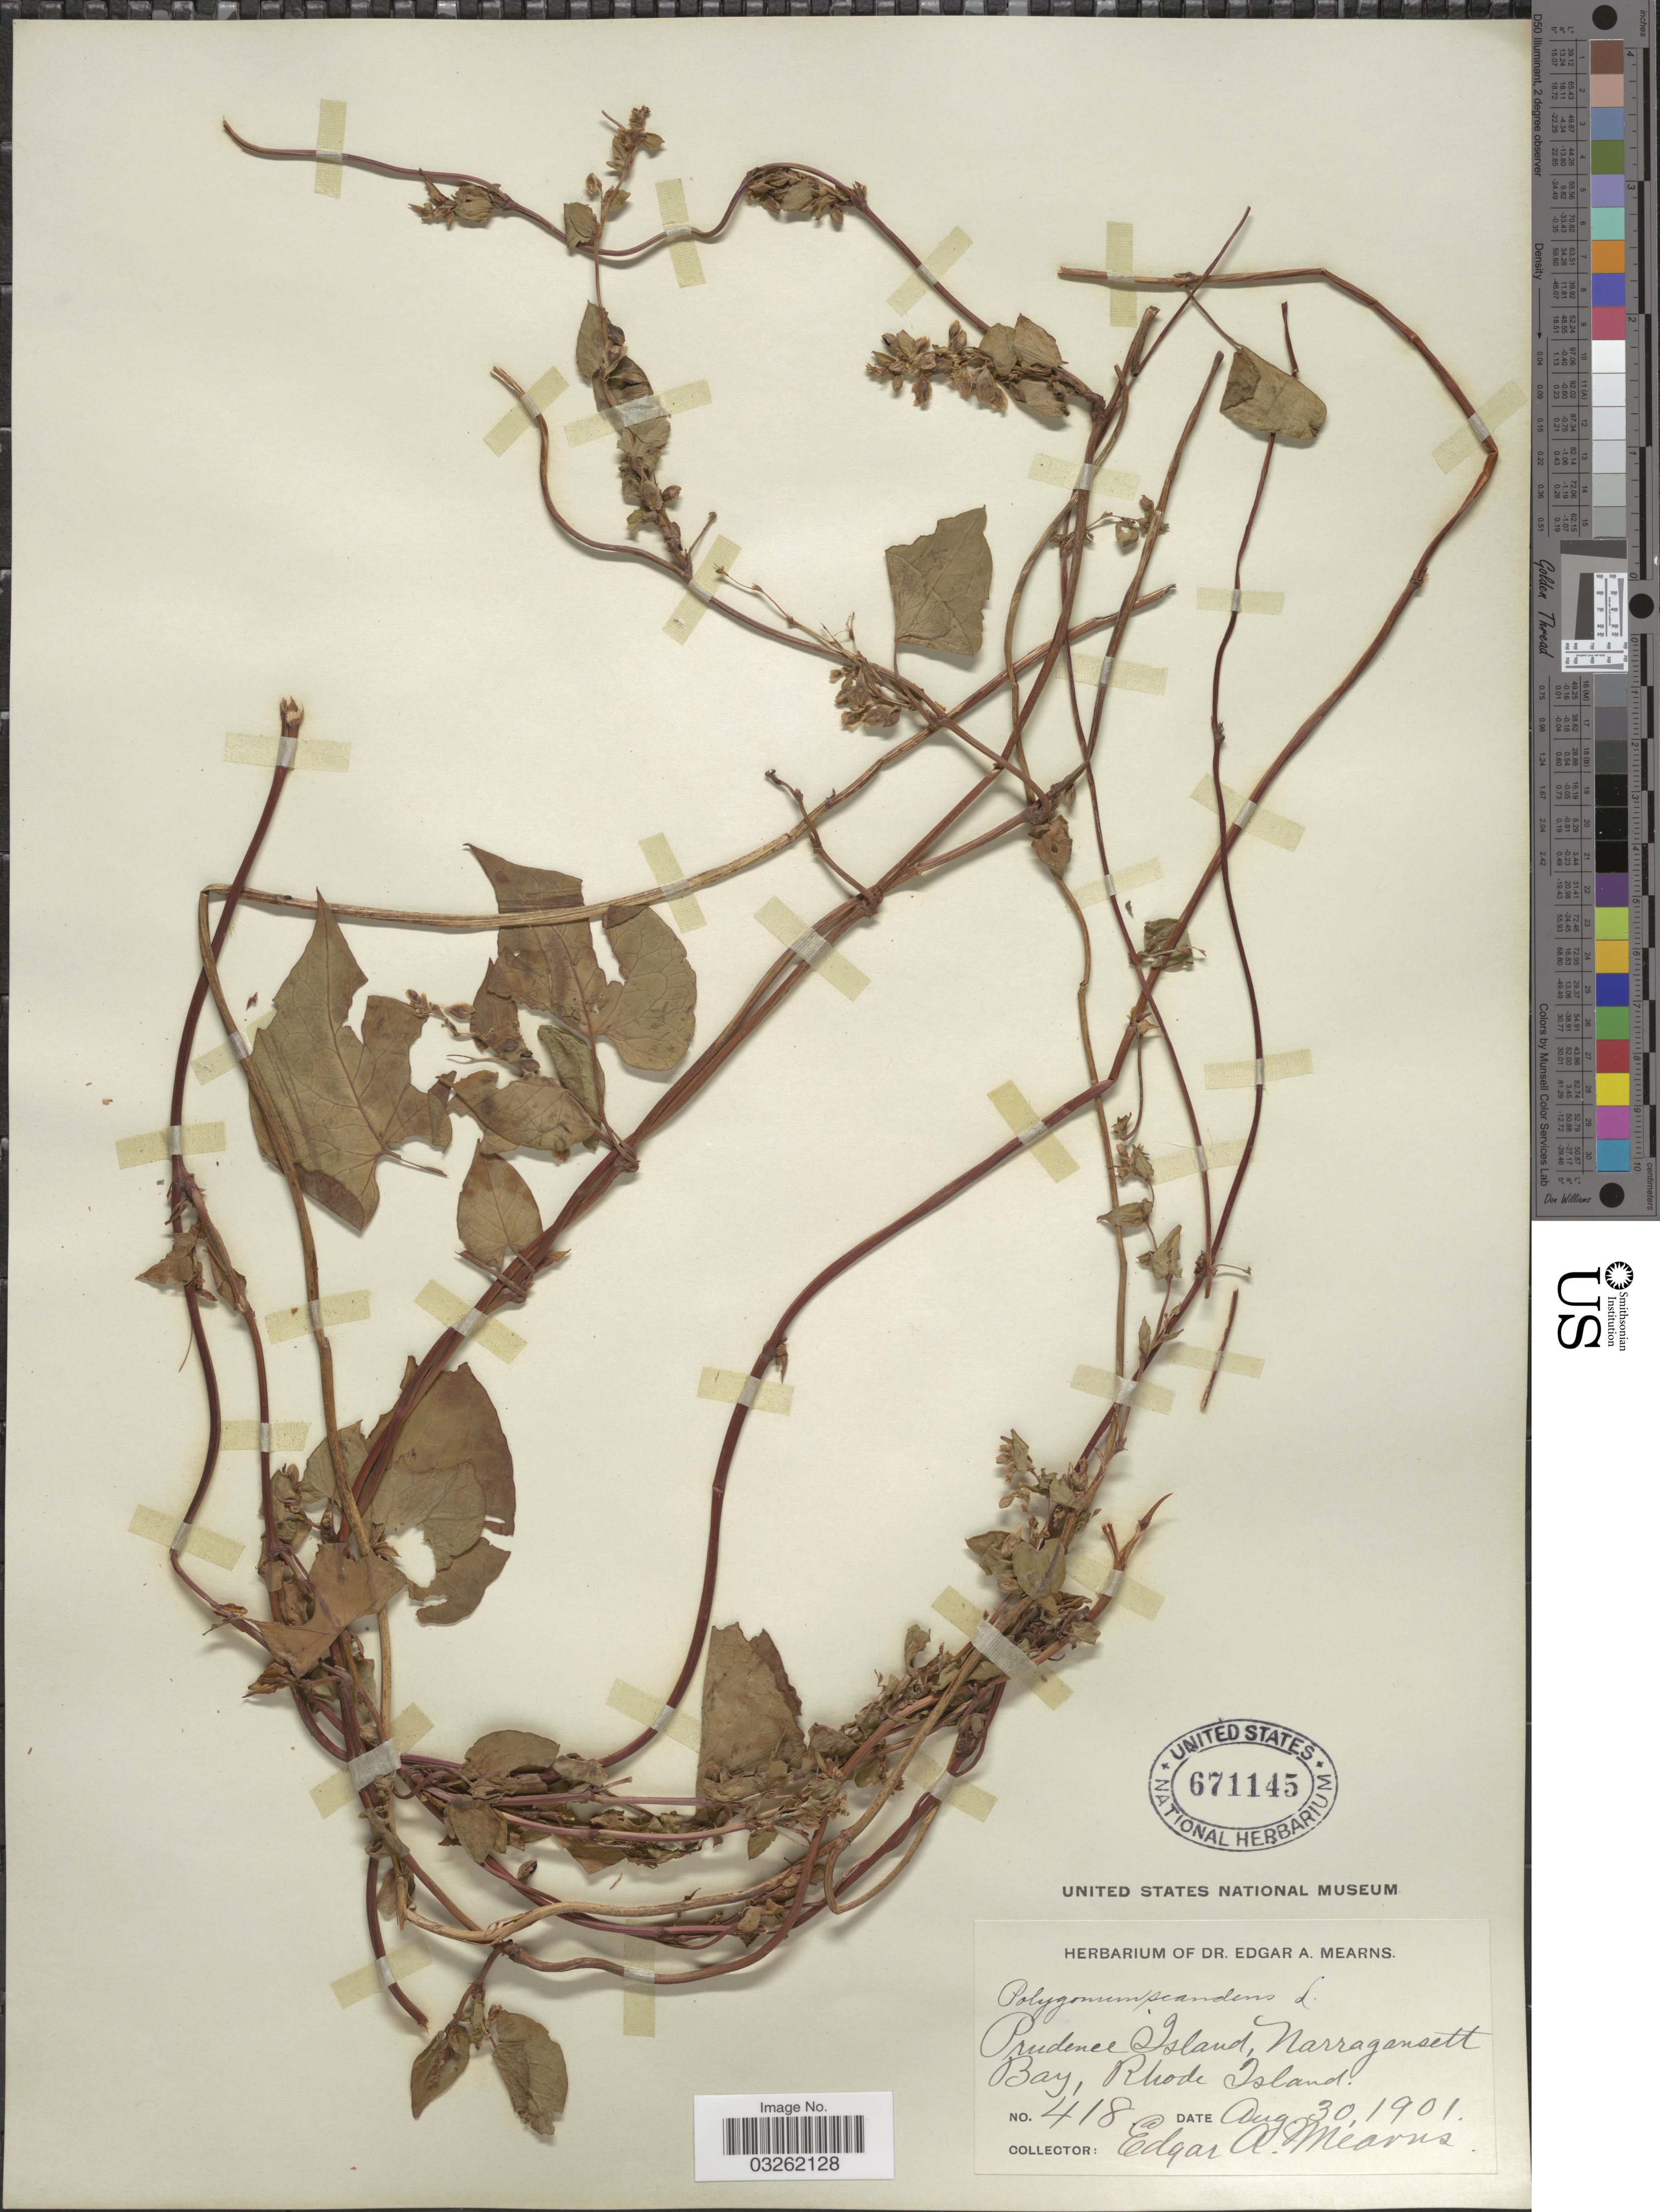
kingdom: Plantae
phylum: Tracheophyta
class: Magnoliopsida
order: Caryophyllales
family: Polygonaceae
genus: Fallopia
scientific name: Fallopia scandens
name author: (L.) Holub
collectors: E. A. Mearns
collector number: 418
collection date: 1901-08-30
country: United States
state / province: Rhode Island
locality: Prudence Island, Narragansett Bay.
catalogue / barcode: US 671145